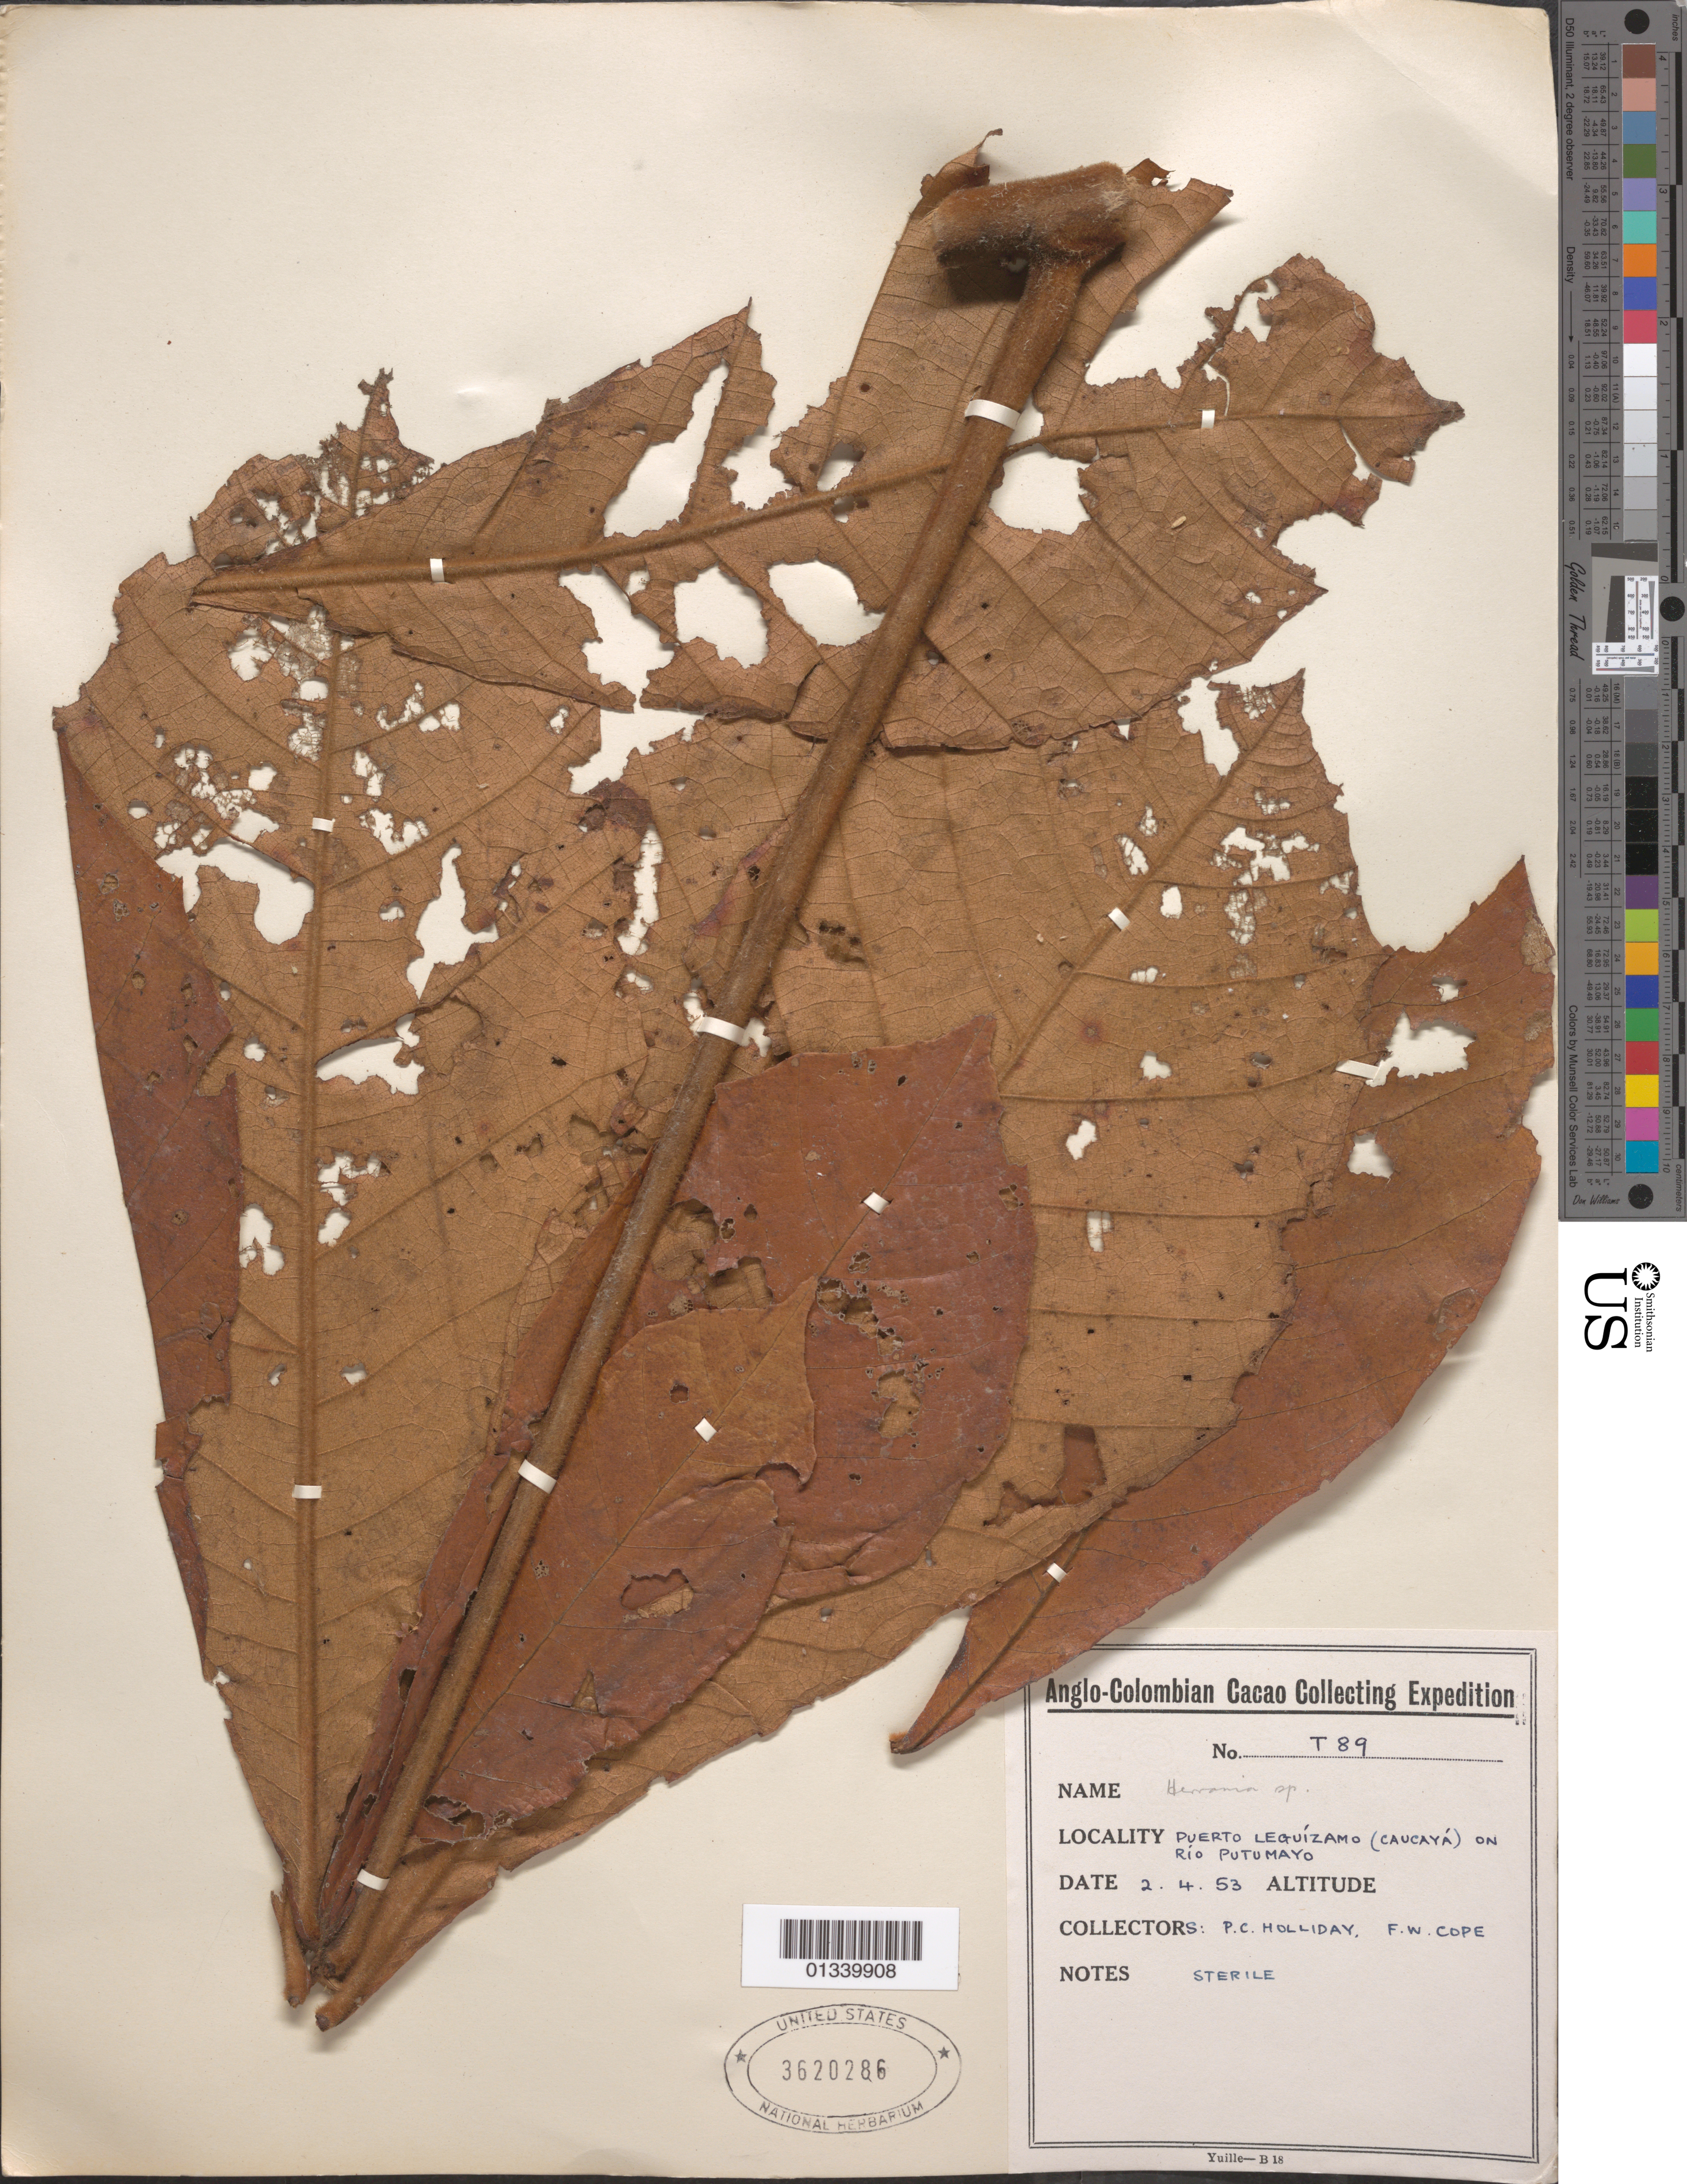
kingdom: Plantae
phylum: Tracheophyta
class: Magnoliopsida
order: Malvales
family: Malvaceae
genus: Herrania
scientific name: Herrania sp.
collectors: P. C. Holliday & P. C. Holliday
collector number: T-89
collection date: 1953-04-02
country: Colombia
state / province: Putumayo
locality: Puerto Lequizamo (Caucaya) on Rio Putumayo.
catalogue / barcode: US 3620286